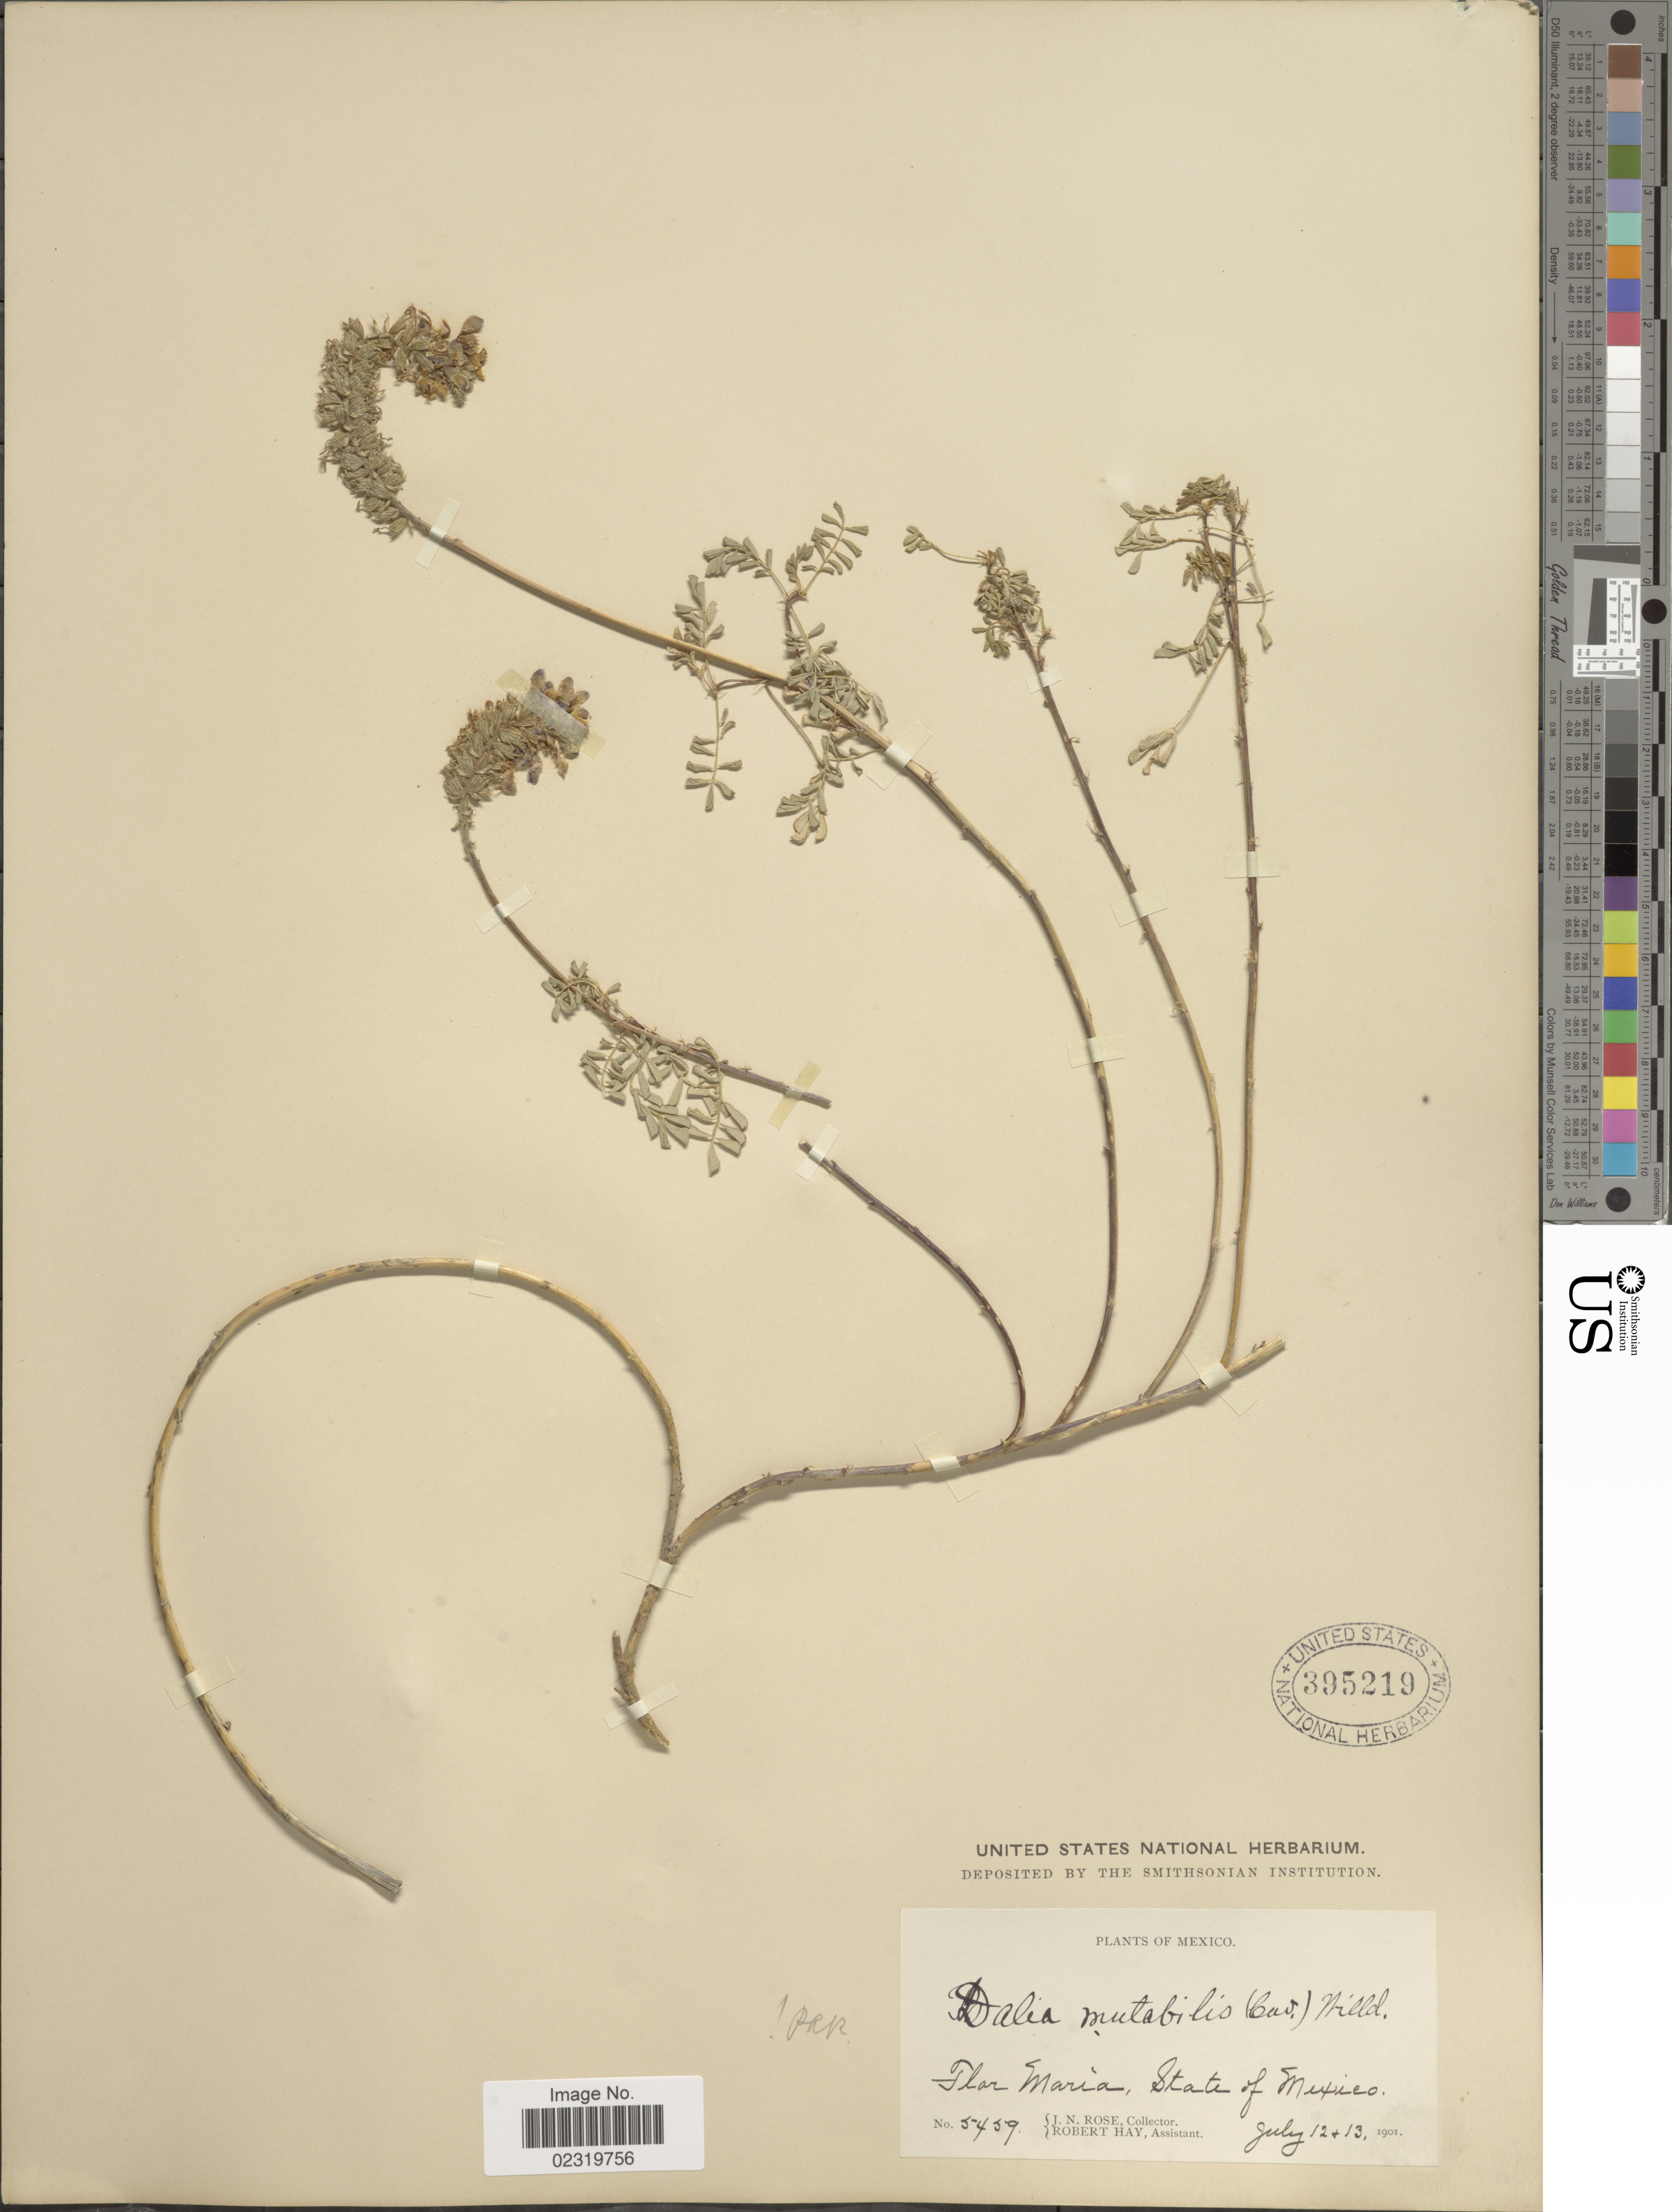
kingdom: Plantae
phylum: Tracheophyta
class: Magnoliopsida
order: Fabales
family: Fabaceae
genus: Dalea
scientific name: Dalea obovatifolia var. obovatifolia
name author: Ortega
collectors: J. N. Rose & R. Hay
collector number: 5459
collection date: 1901-07-12/1901-07-13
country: Mexico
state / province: México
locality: Flor Maria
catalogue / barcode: US 395219